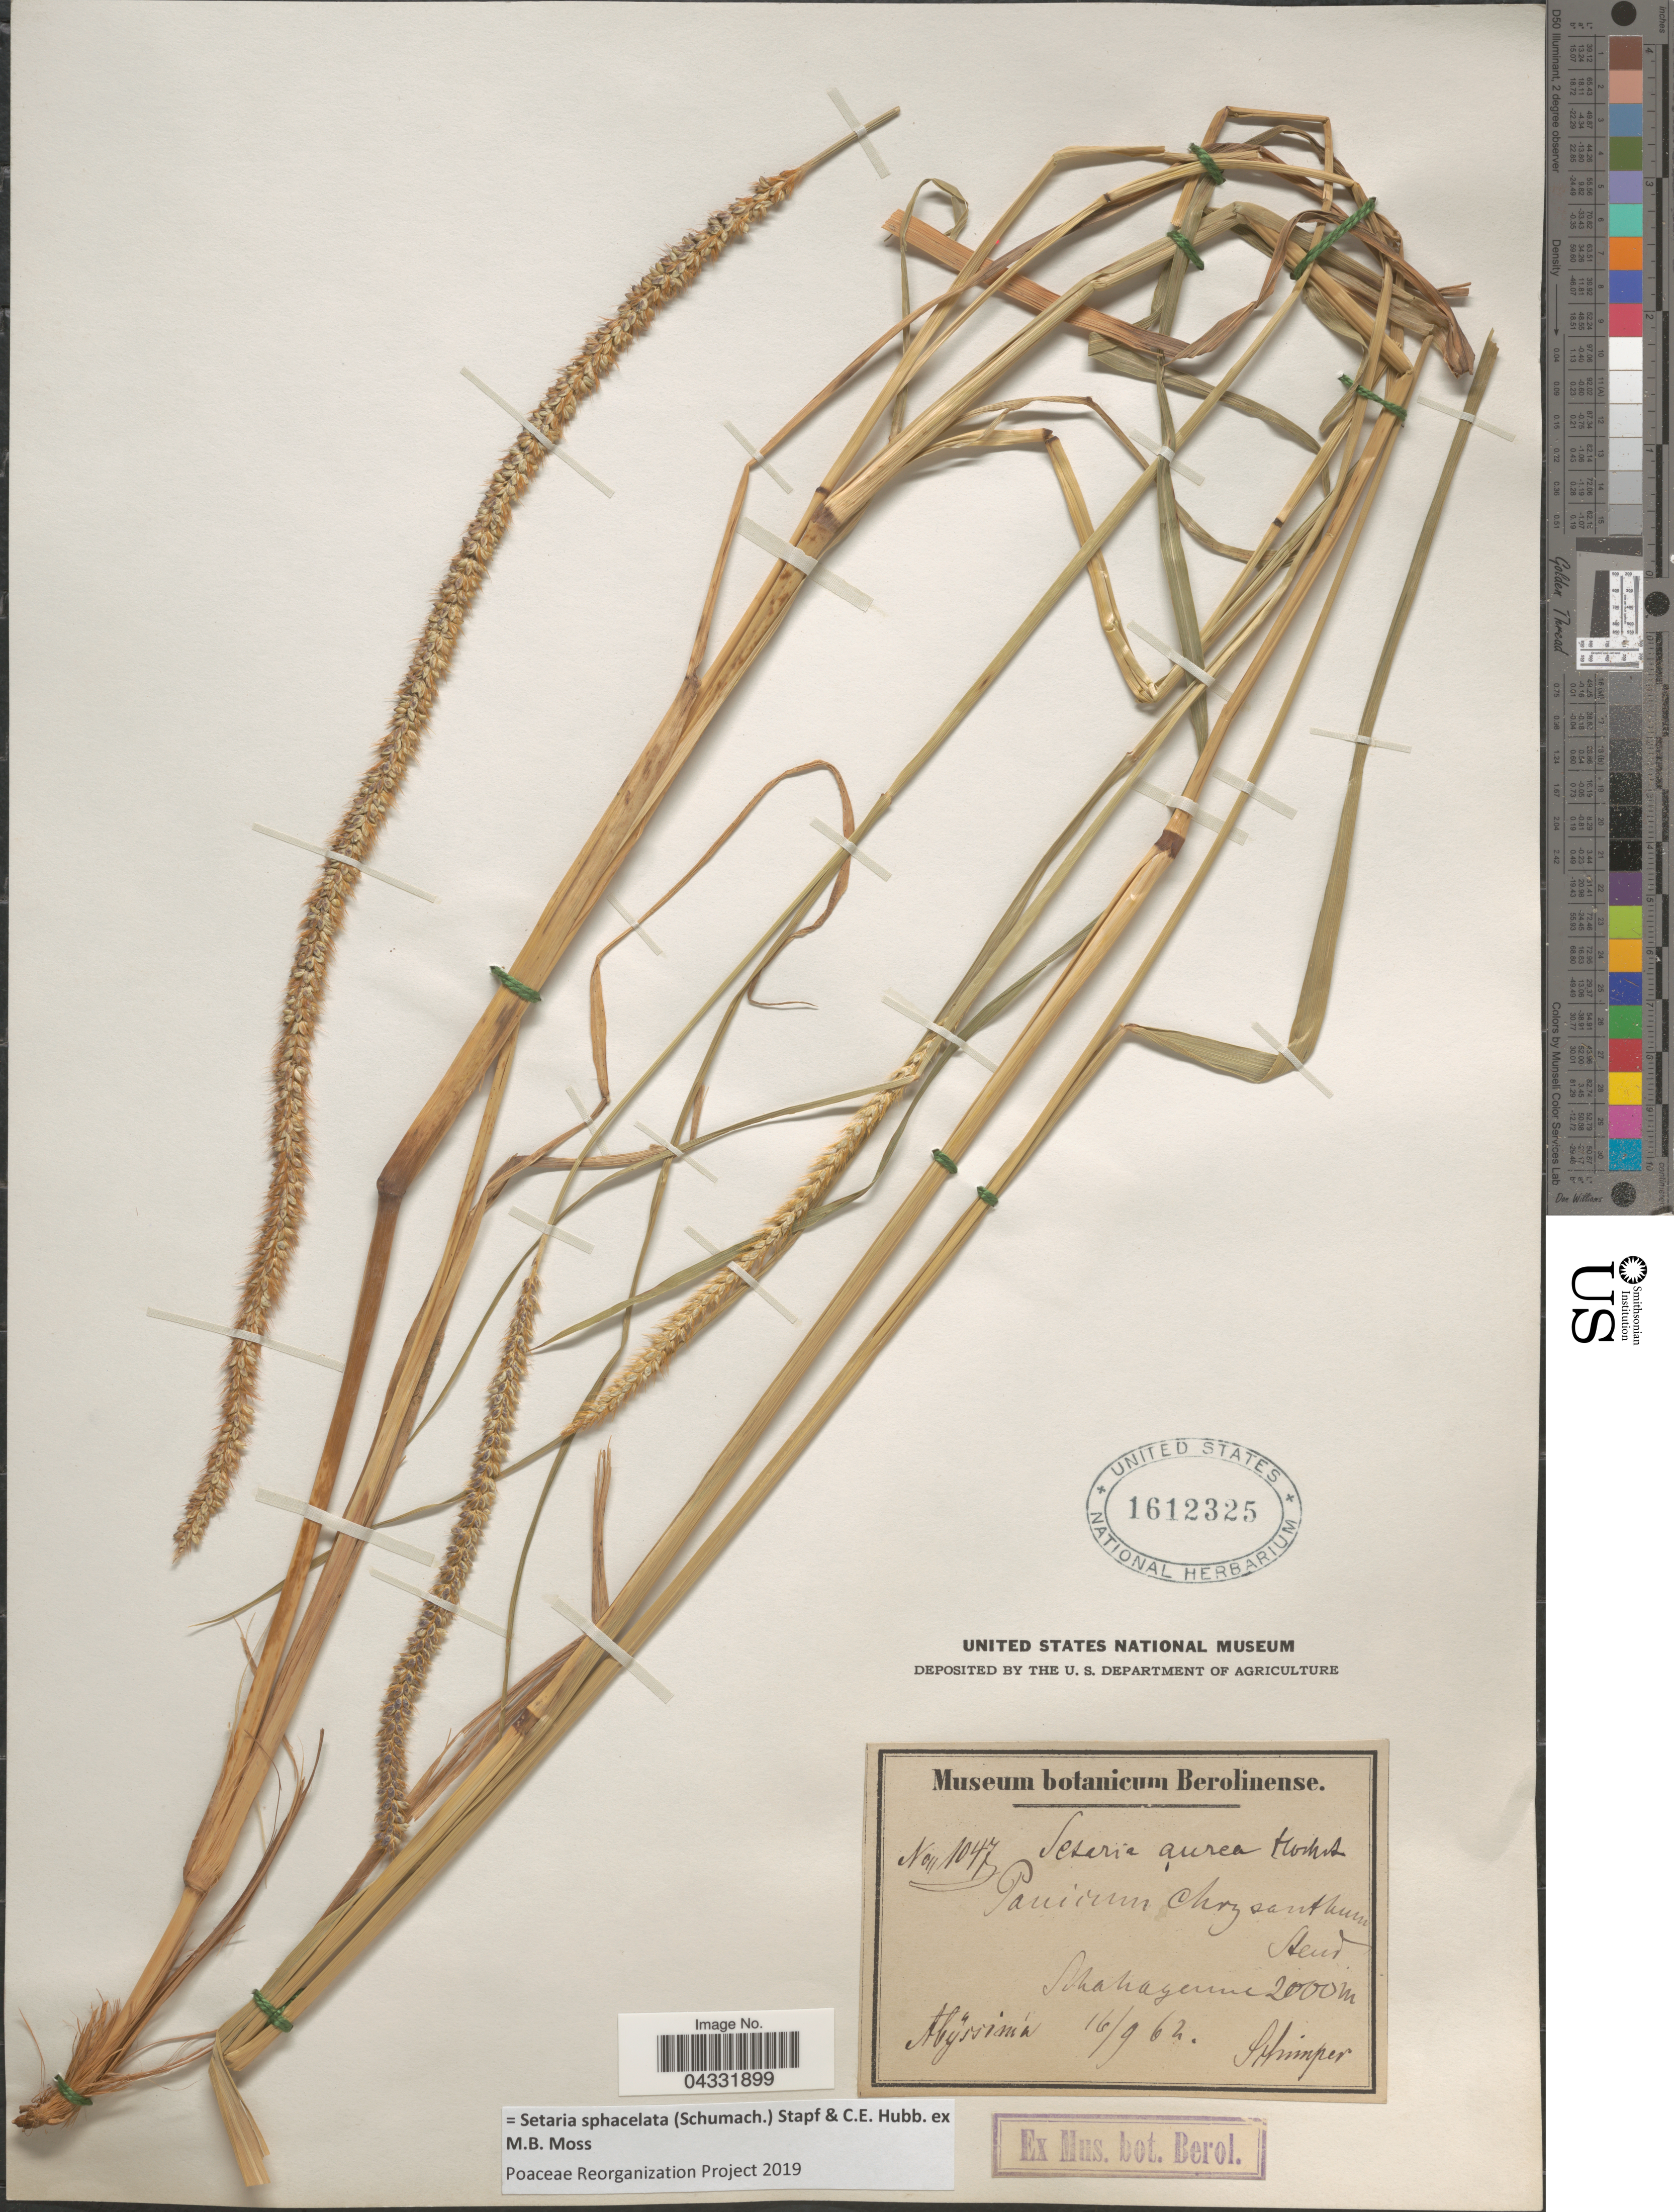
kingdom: Plantae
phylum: Tracheophyta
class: Liliopsida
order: Poales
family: Poaceae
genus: Setaria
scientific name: Setaria sphacelata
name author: (Schumach.) Stapf & Hubb. ex Moss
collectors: -. Schimper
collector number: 1047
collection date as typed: Transcribed d/m/y: 16/9/62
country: Ethiopia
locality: Schahagenne [interpreted]. Abÿssinia.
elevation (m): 2000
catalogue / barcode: US 1612325